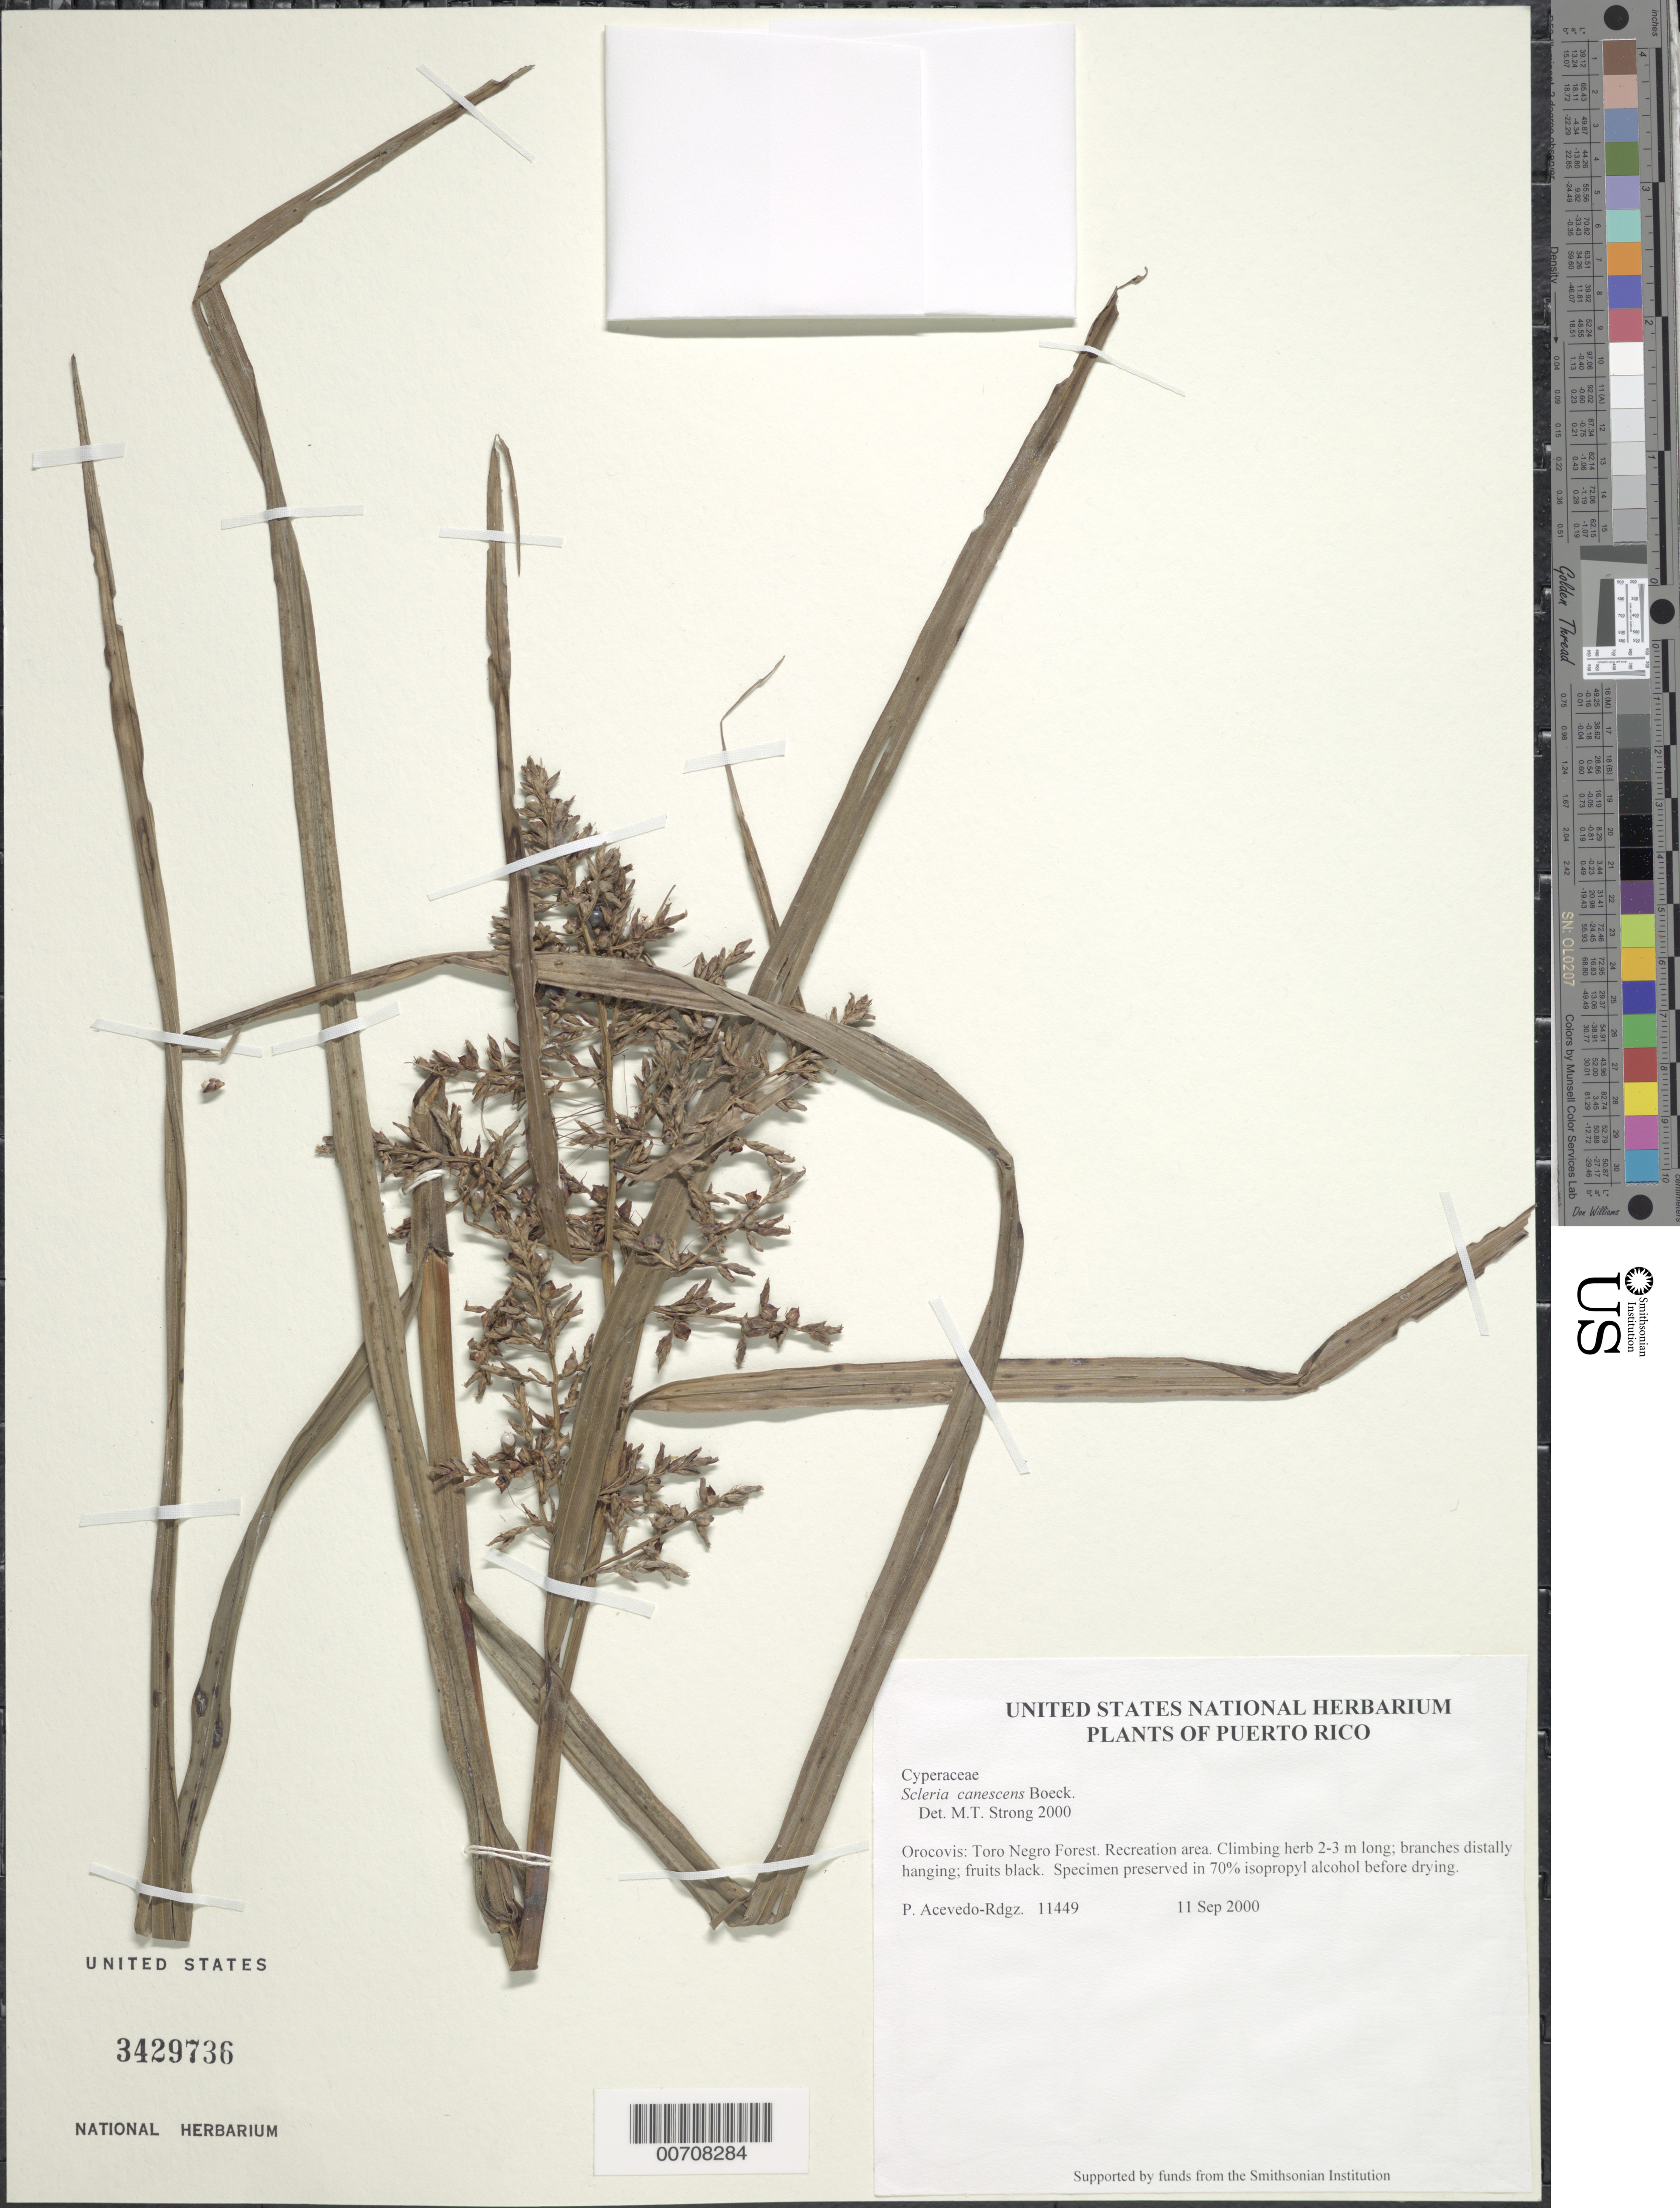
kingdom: Plantae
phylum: Tracheophyta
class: Liliopsida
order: Poales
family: Cyperaceae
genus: Scleria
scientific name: Scleria canescens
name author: Boeckeler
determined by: Strong, M. T., (US), Smithsonian Institution - National Museum of Natural History (UNITED STATES)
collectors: P. Acevedo-Rodr.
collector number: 11449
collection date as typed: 11 Sep 2000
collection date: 2000-09-11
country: Puerto Rico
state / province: Orocovis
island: Puerto Rico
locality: Orocovis: Toro Negro Forest.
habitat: Recreation area.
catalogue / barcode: US 3429736